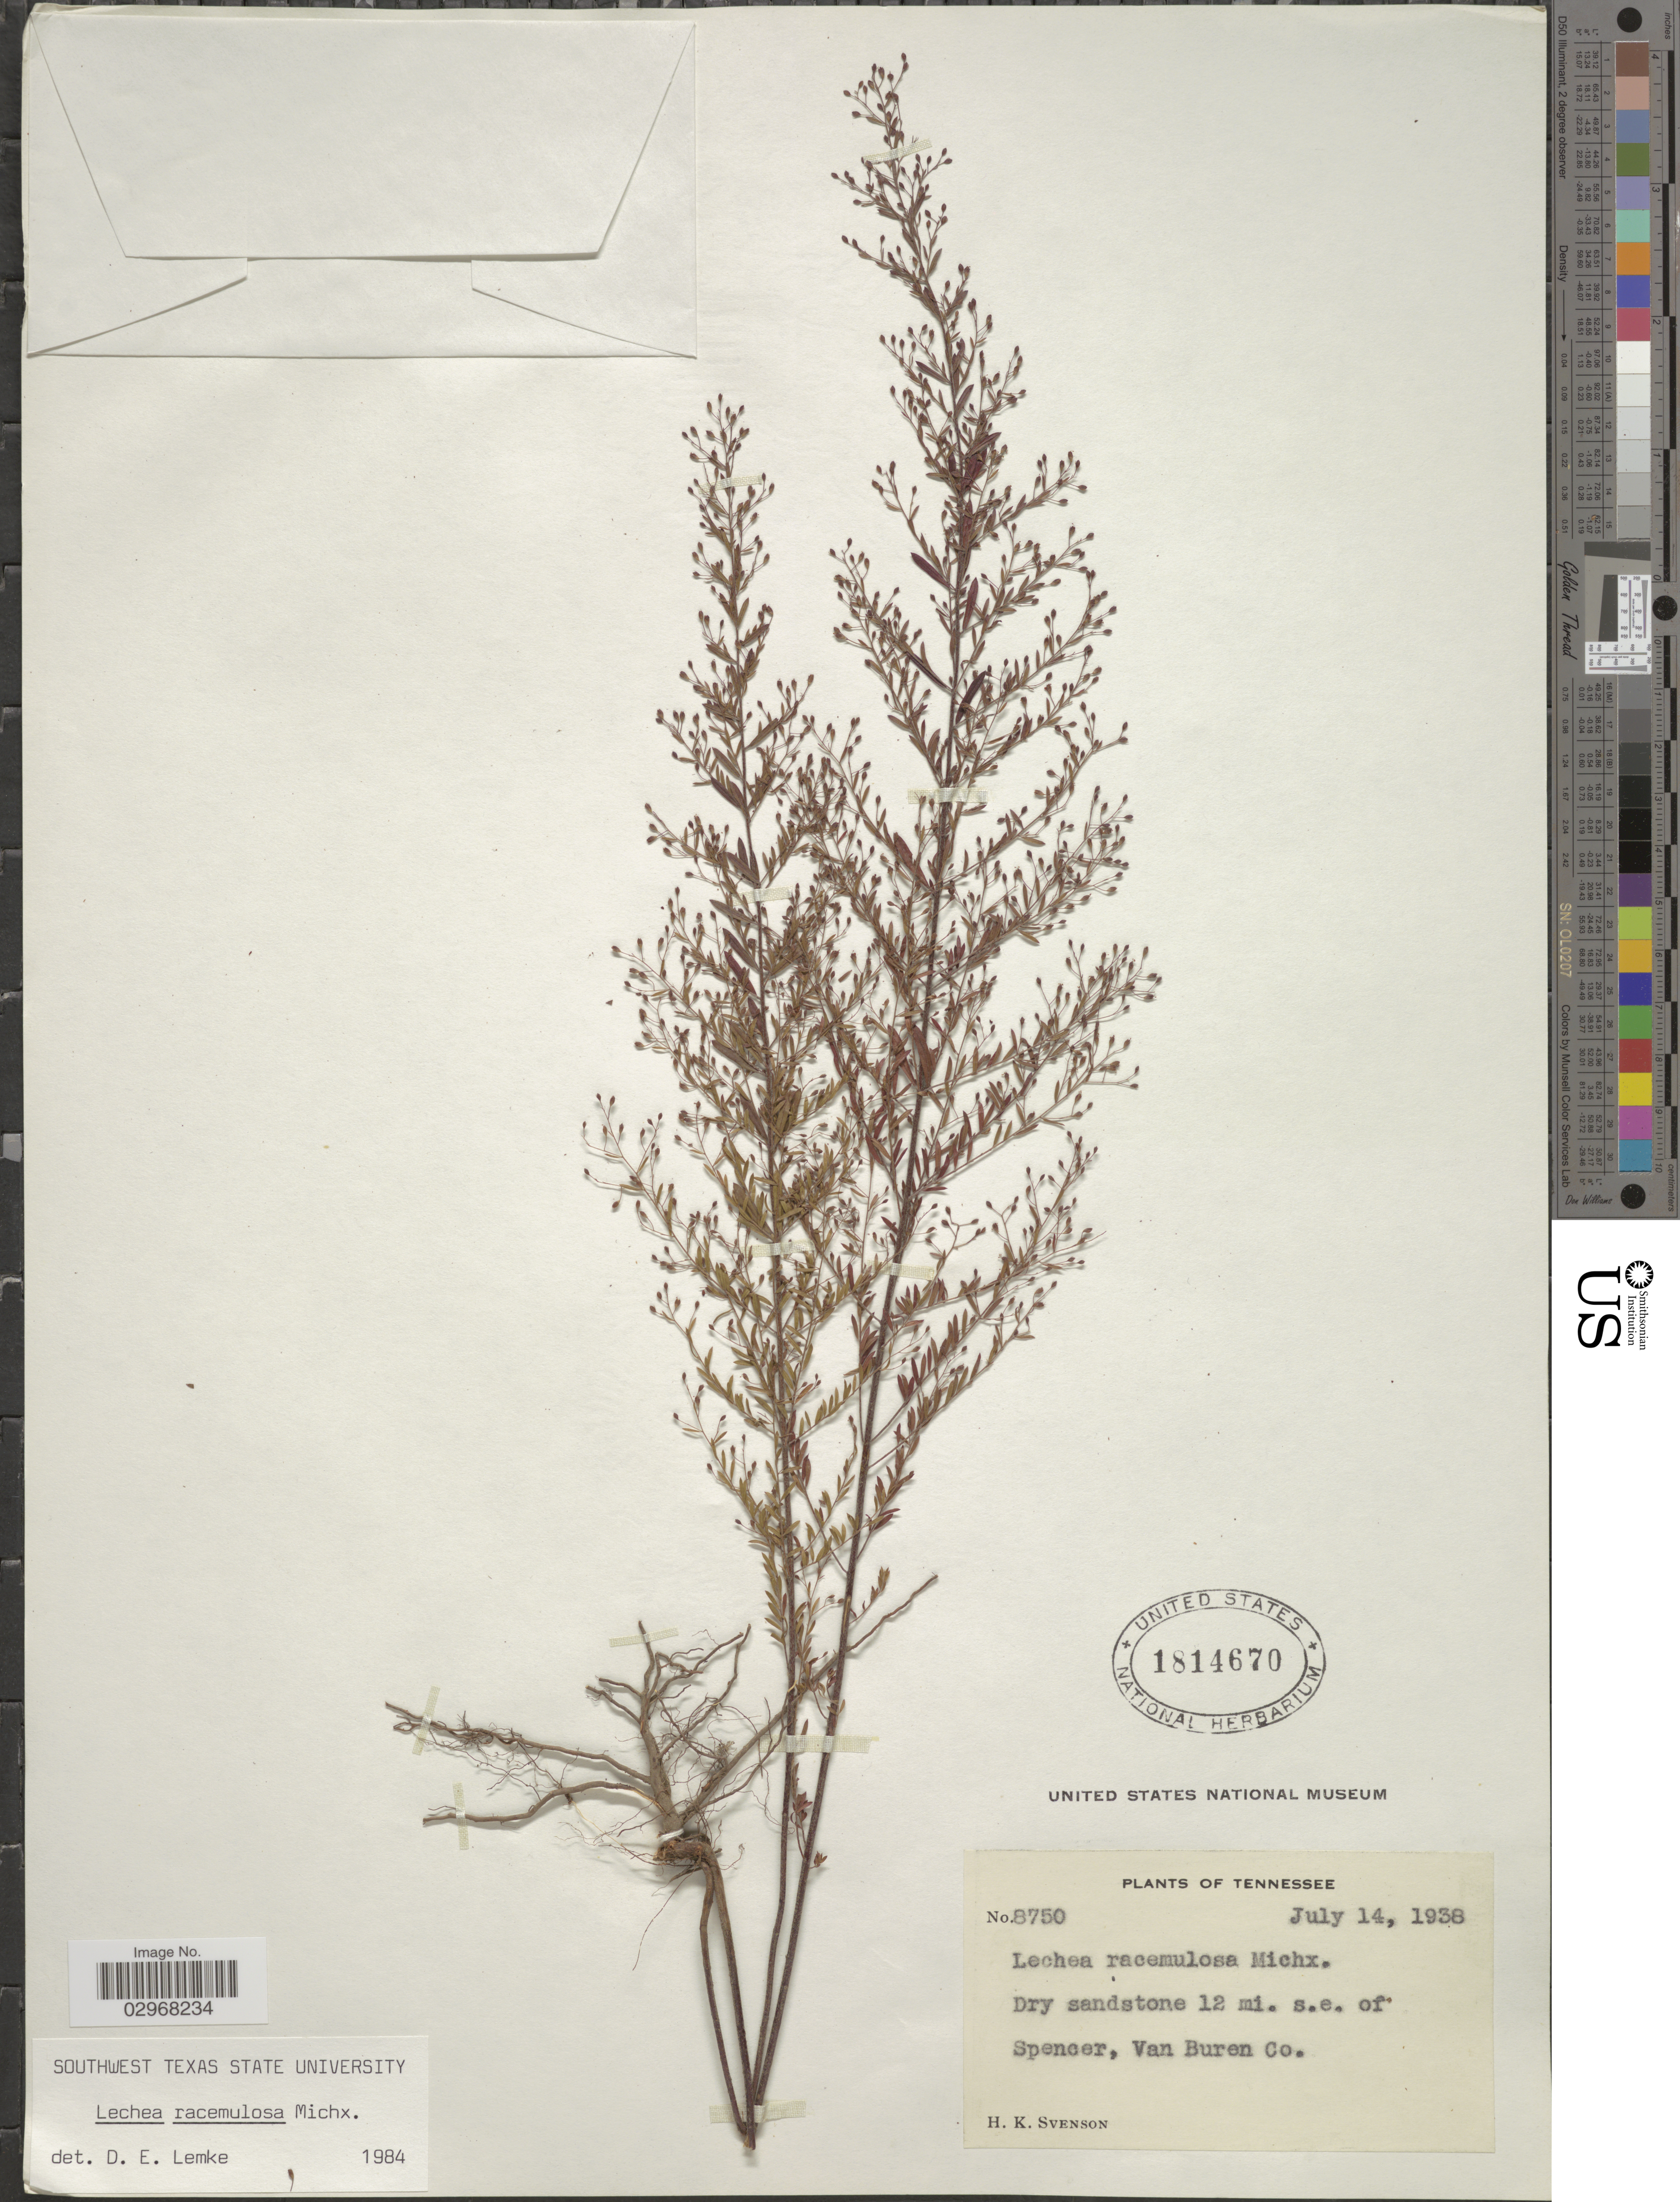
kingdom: Plantae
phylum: Tracheophyta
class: Magnoliopsida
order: Malvales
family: Cistaceae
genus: Lechea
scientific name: Lechea racemulosa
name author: Michx.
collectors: H. K. Svenson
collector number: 8750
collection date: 1938-07-14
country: United States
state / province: Tennessee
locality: Dry sandstone 12 mi. s.e. of Spencer, Van Buren Co.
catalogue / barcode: US 1814670